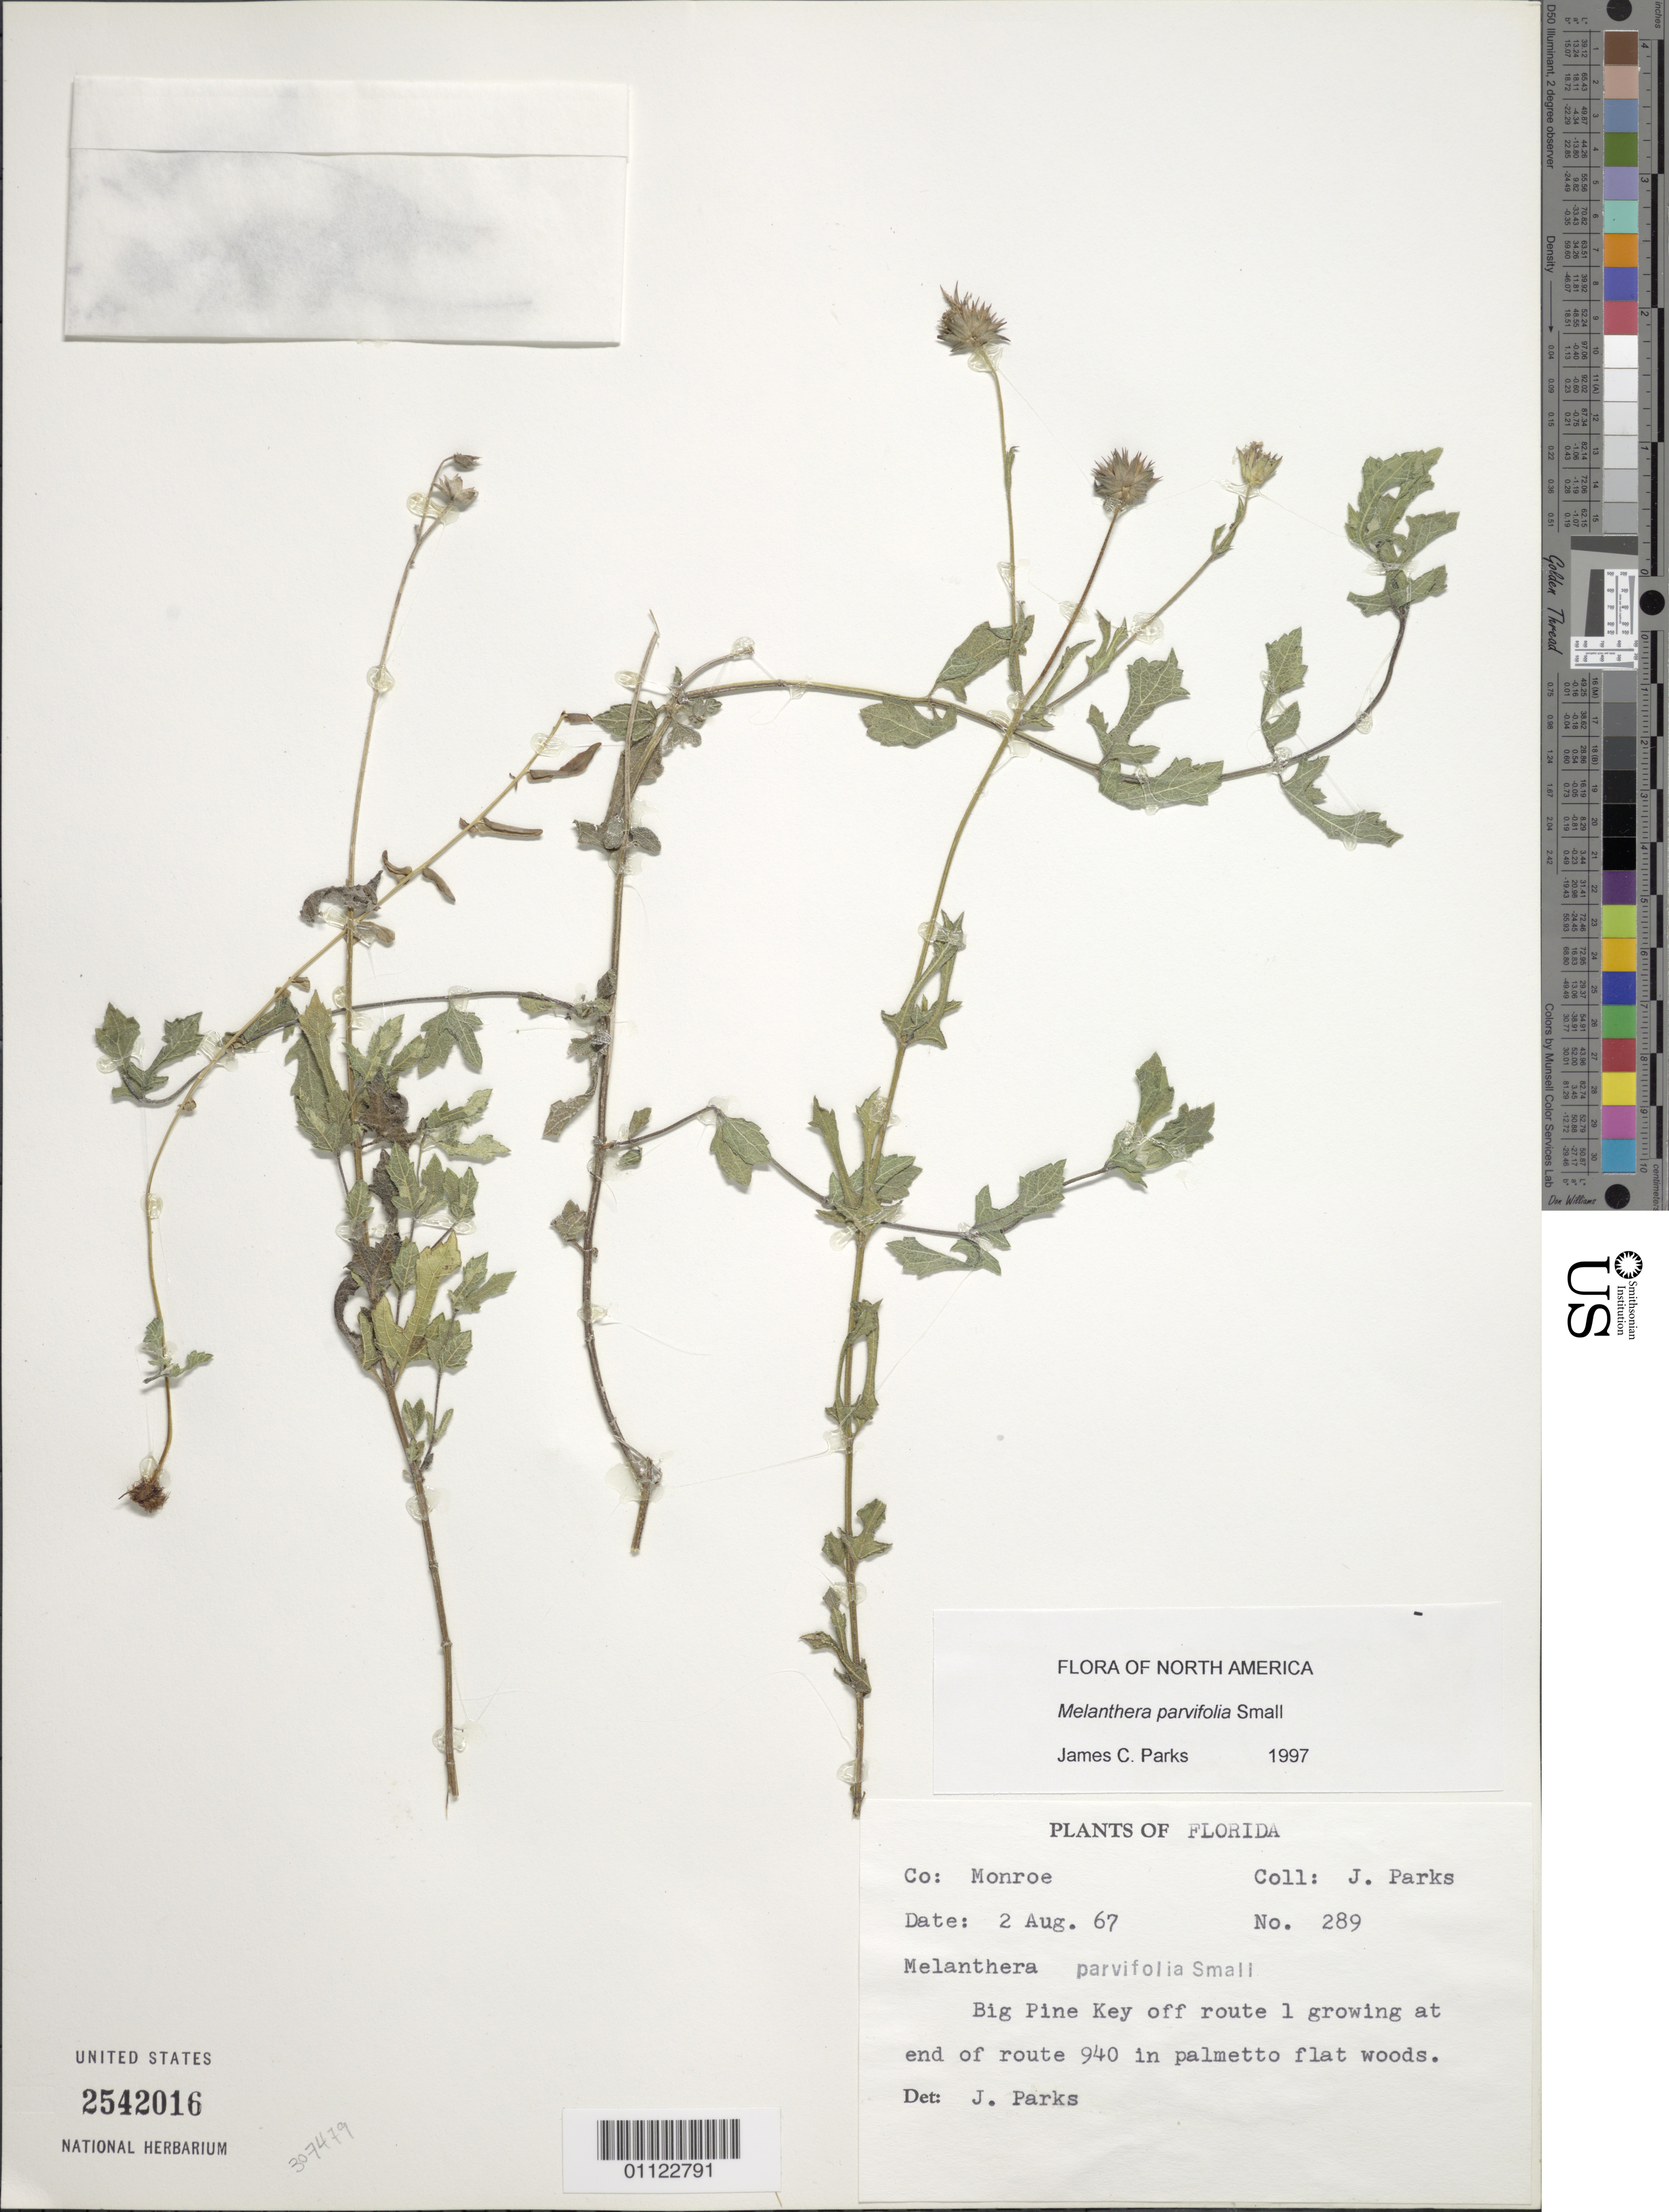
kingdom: Plantae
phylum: Tracheophyta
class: Magnoliopsida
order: Asterales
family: Asteraceae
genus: Melanthera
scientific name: Melanthera parvifolia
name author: Small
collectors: J. Parks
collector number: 289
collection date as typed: Transcribed d/m/y: 2/8/67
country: United States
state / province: Florida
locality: Florida: Co: Monroe. Big Pine Key off route 1 growing at end of route 940 in palmetto flat woods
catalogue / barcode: US 2542016